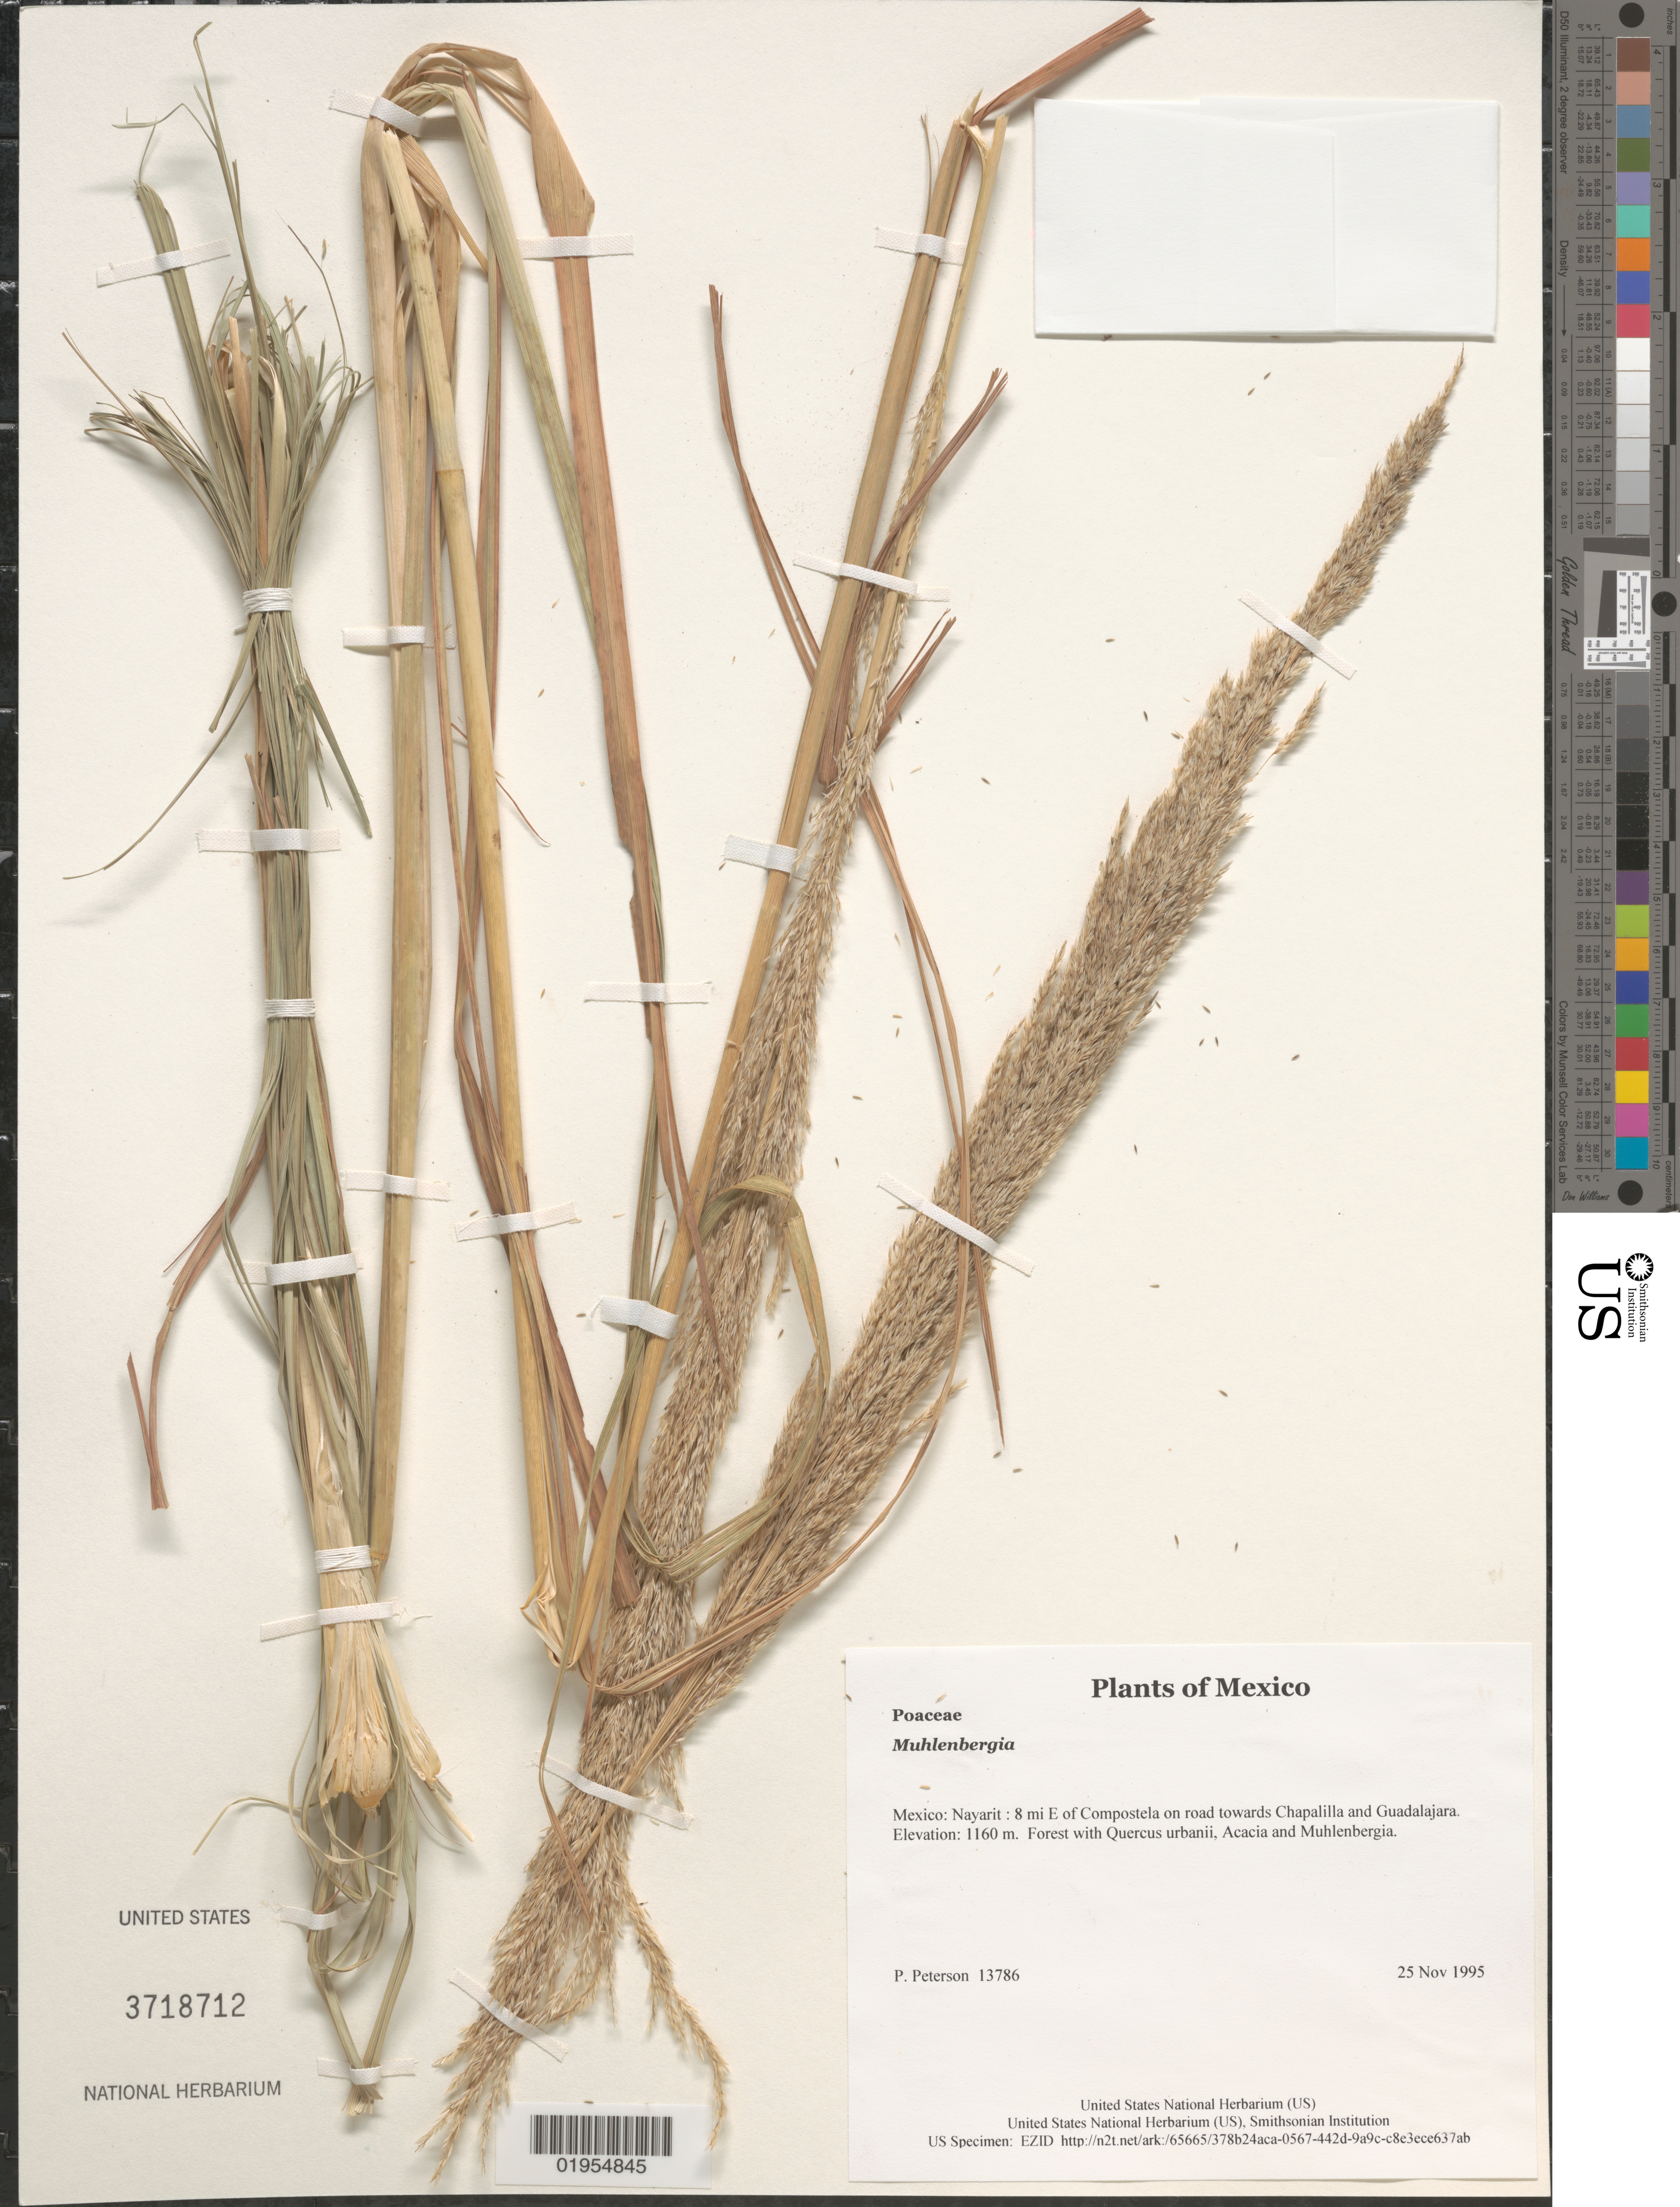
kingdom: Plantae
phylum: Tracheophyta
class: Liliopsida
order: Poales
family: Poaceae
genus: Muhlenbergia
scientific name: Muhlenbergia sp.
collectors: P. M. Peterson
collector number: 13786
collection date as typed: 25 Nov 1995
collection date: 1995-11-25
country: Mexico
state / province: Nayarit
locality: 8 mi E of Compostela on road towards Chapalilla and Guadalajara.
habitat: Forest with Quercus urbanii, Acacia and Muhlenbergia.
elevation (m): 1160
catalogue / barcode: US 3718712